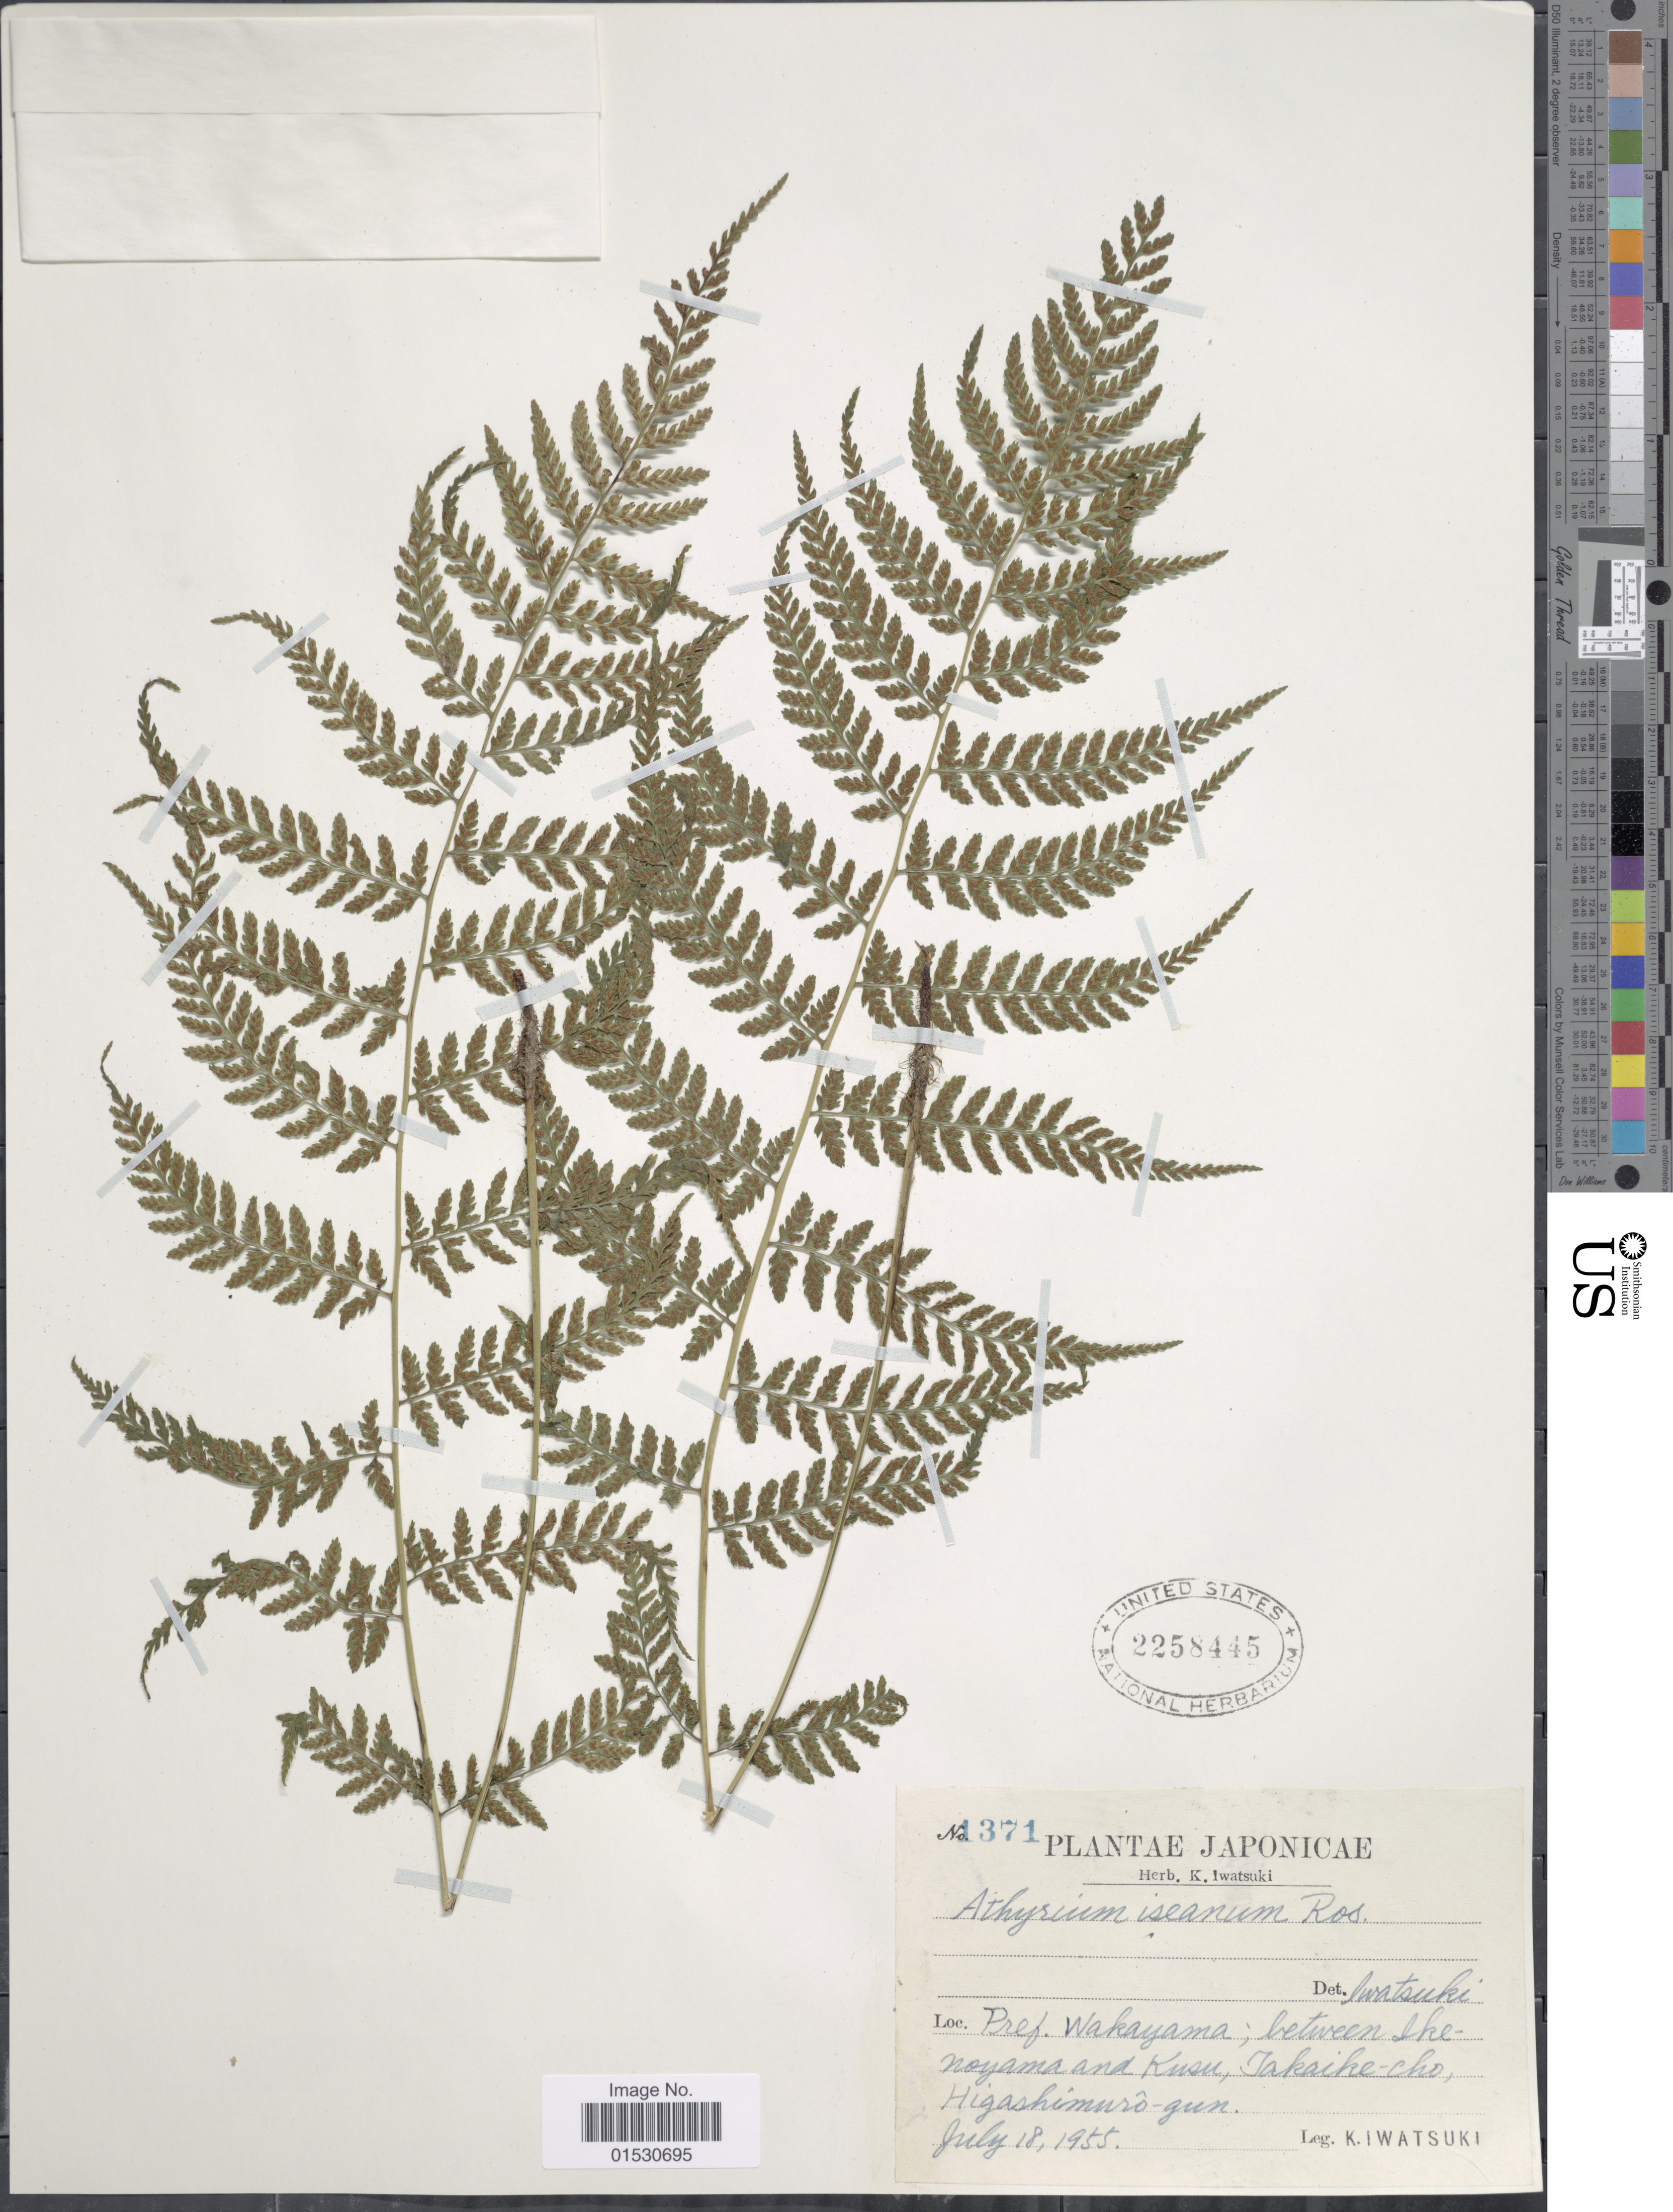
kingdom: Plantae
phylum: Tracheophyta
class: Polypodiopsida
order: Polypodiales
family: Athyriaceae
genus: Athyrium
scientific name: Athyrium iseanum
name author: Rosenst.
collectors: K. Iwatsuki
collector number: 1371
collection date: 1955-07-18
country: Japan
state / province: Wakayama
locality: Between the noyama and Kusu, Iakaiche-cho, Higashimuro-gun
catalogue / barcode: US 2258445